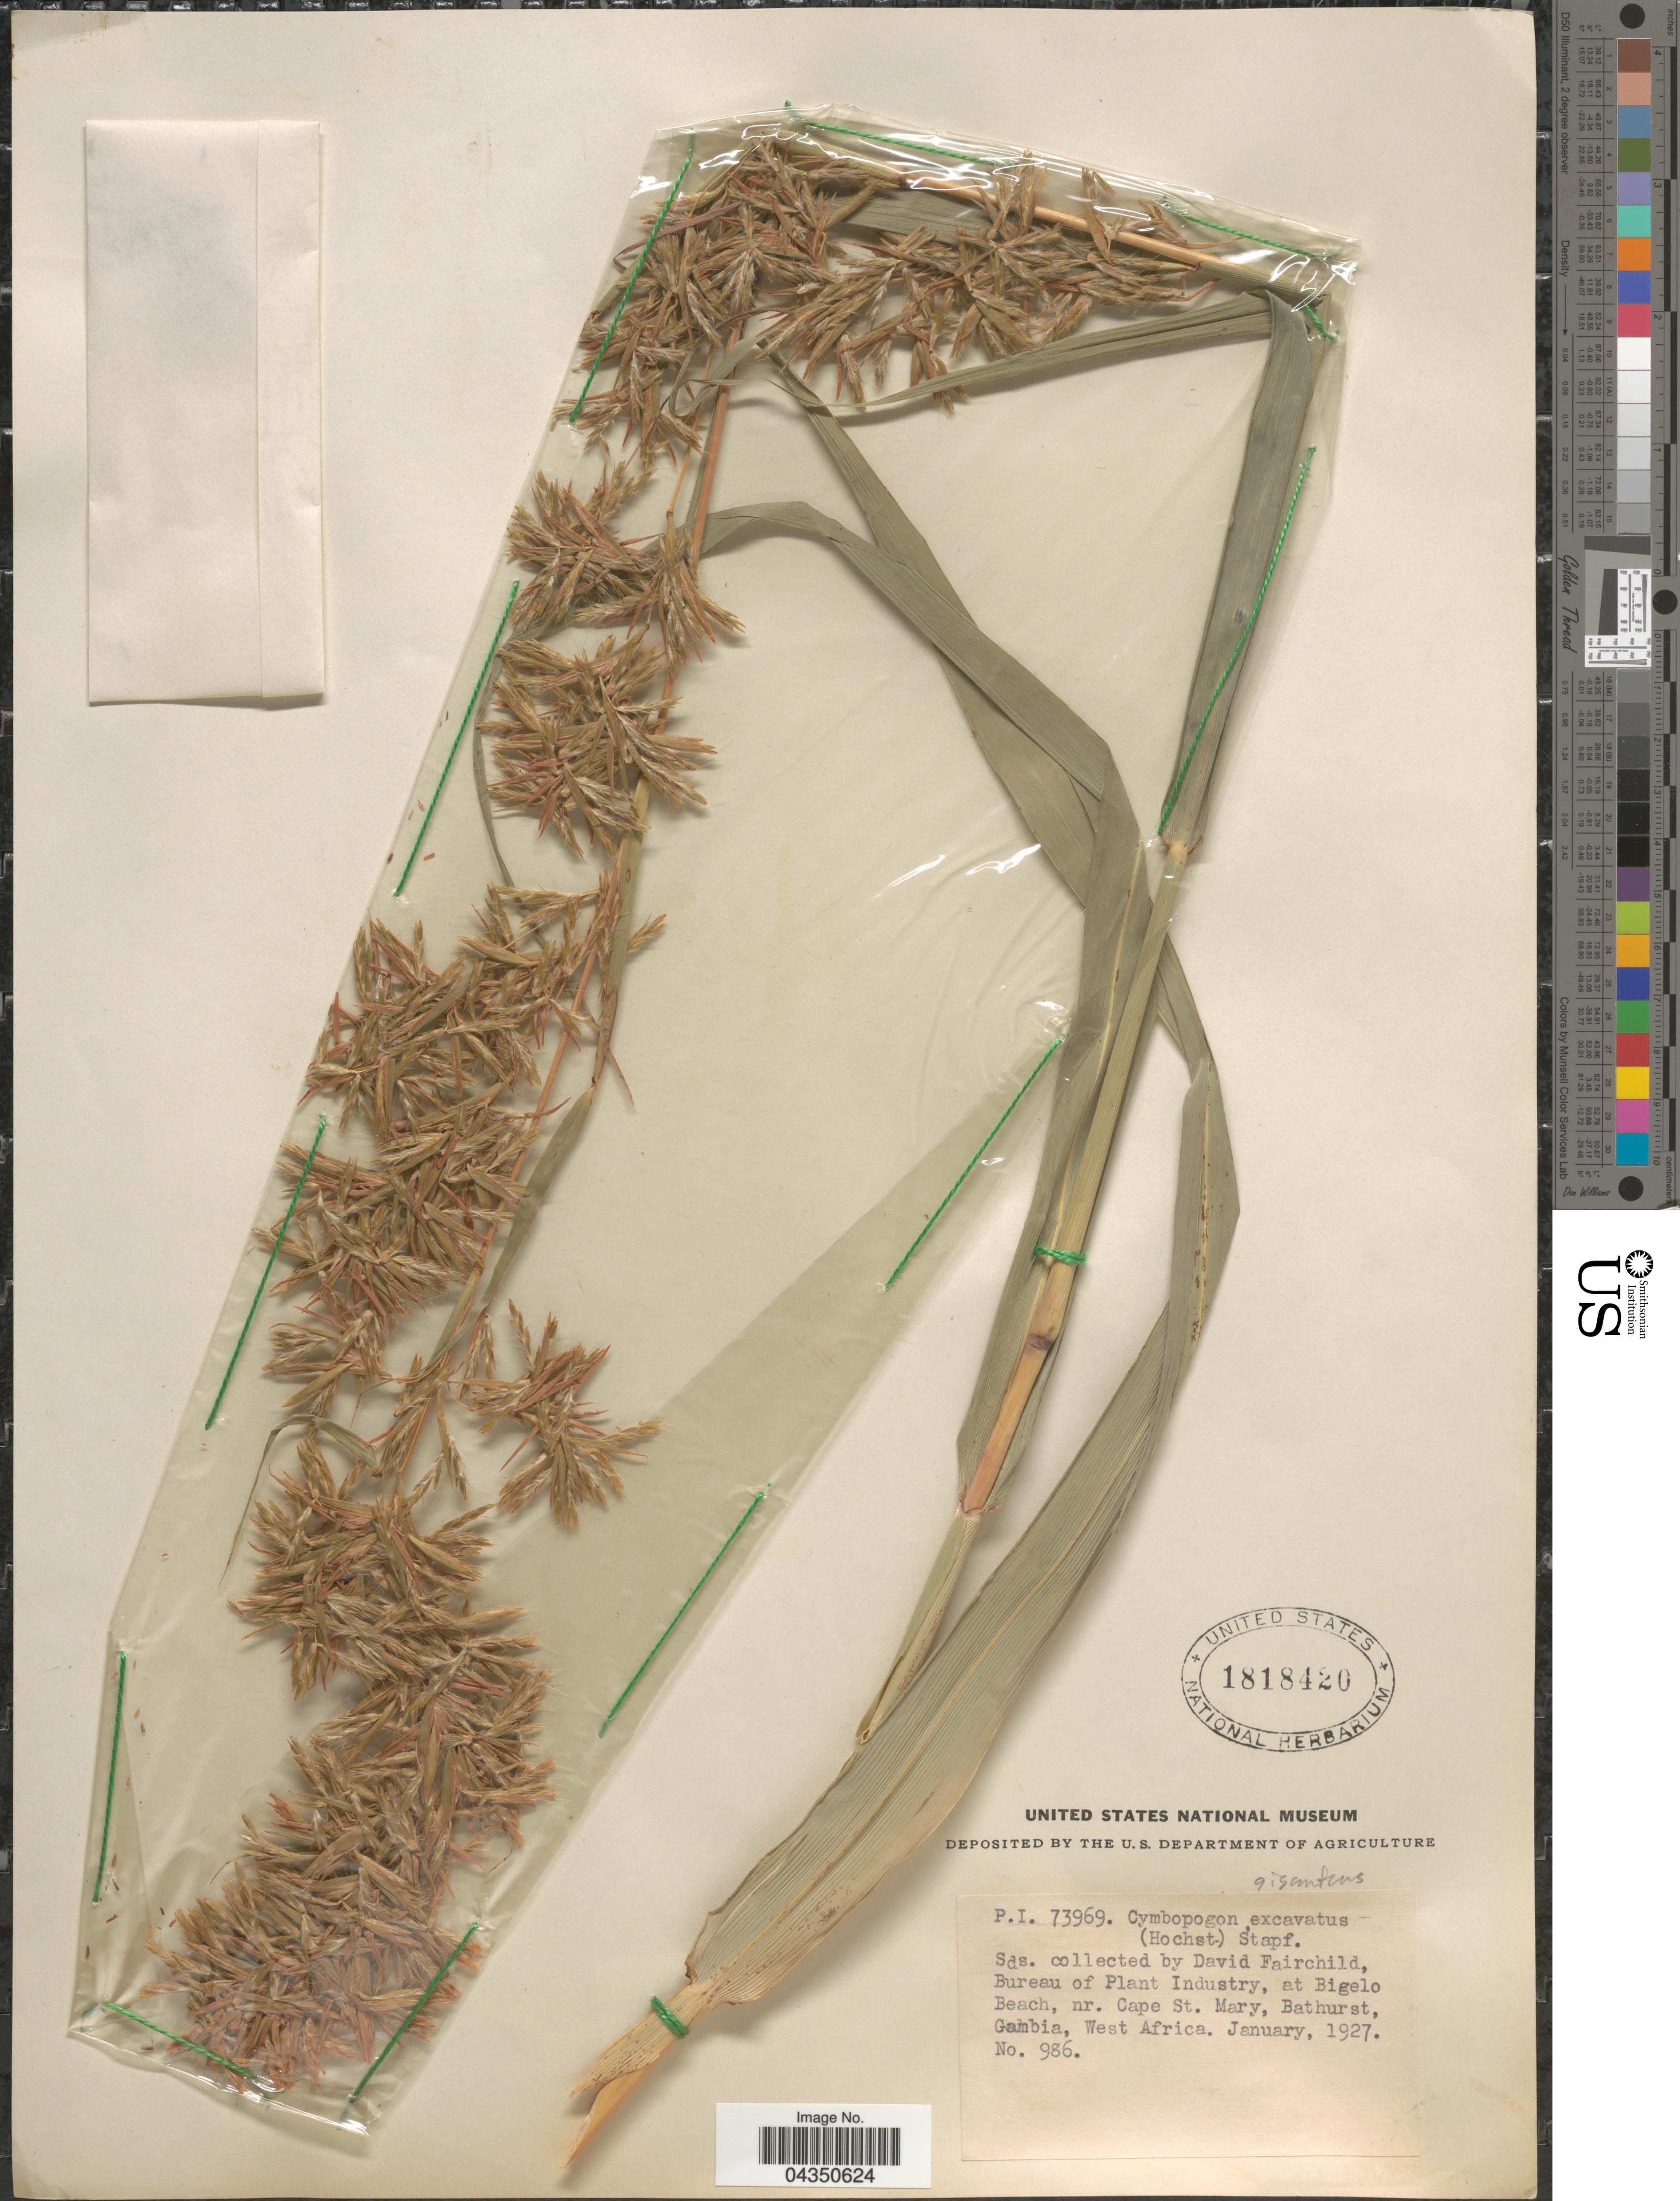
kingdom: Plantae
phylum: Tracheophyta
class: Liliopsida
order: Poales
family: Poaceae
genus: Cymbopogon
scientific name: Cymbopogon giganteus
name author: Chiov.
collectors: D. Fairchild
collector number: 986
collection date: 1927-01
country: Gambia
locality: At Bigelo Beach, nr. Cape St. Mary, Bathurst, Gambia, West Africa.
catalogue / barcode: US 1818420